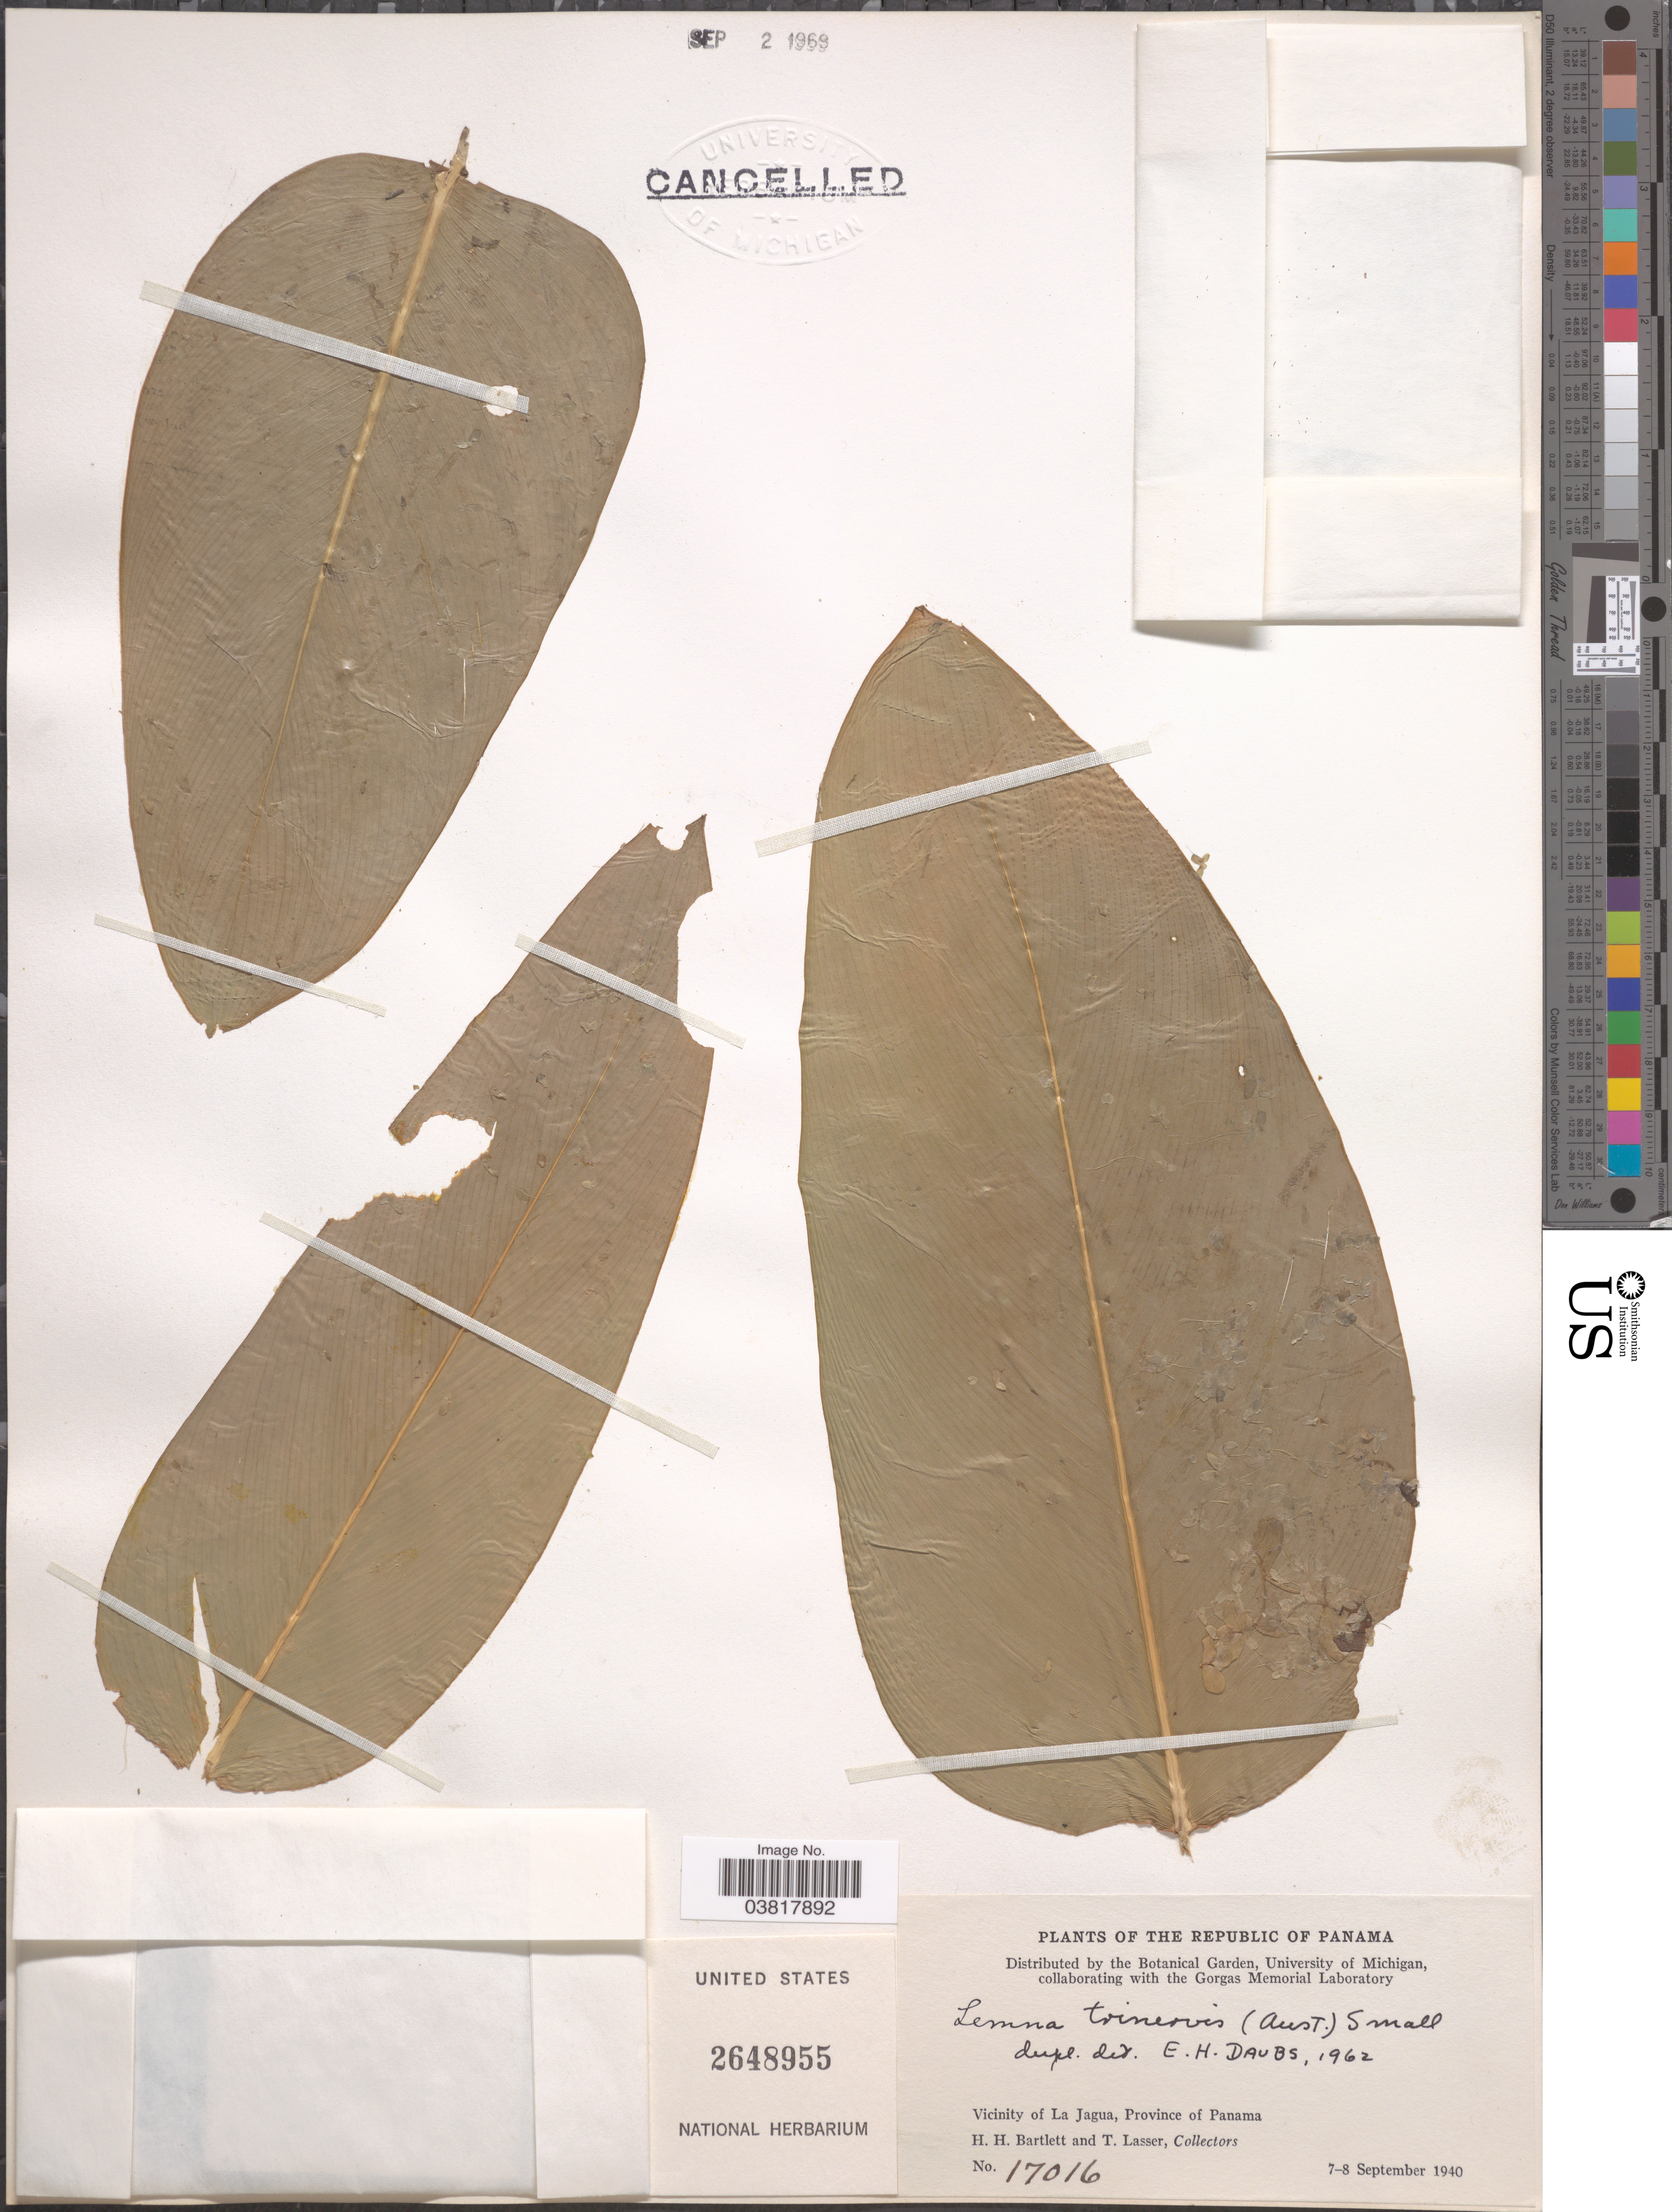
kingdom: Plantae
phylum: Tracheophyta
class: Liliopsida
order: Alismatales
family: Araceae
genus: Lemna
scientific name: Lemna trinervis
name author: Small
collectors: H. H. Bartlett & T. Lasser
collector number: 17016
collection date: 1940-09-07/1940-09-08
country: Panama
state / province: Panamá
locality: The Republic of Panama. Vicinity of La Jagua.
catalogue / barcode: US 2648955